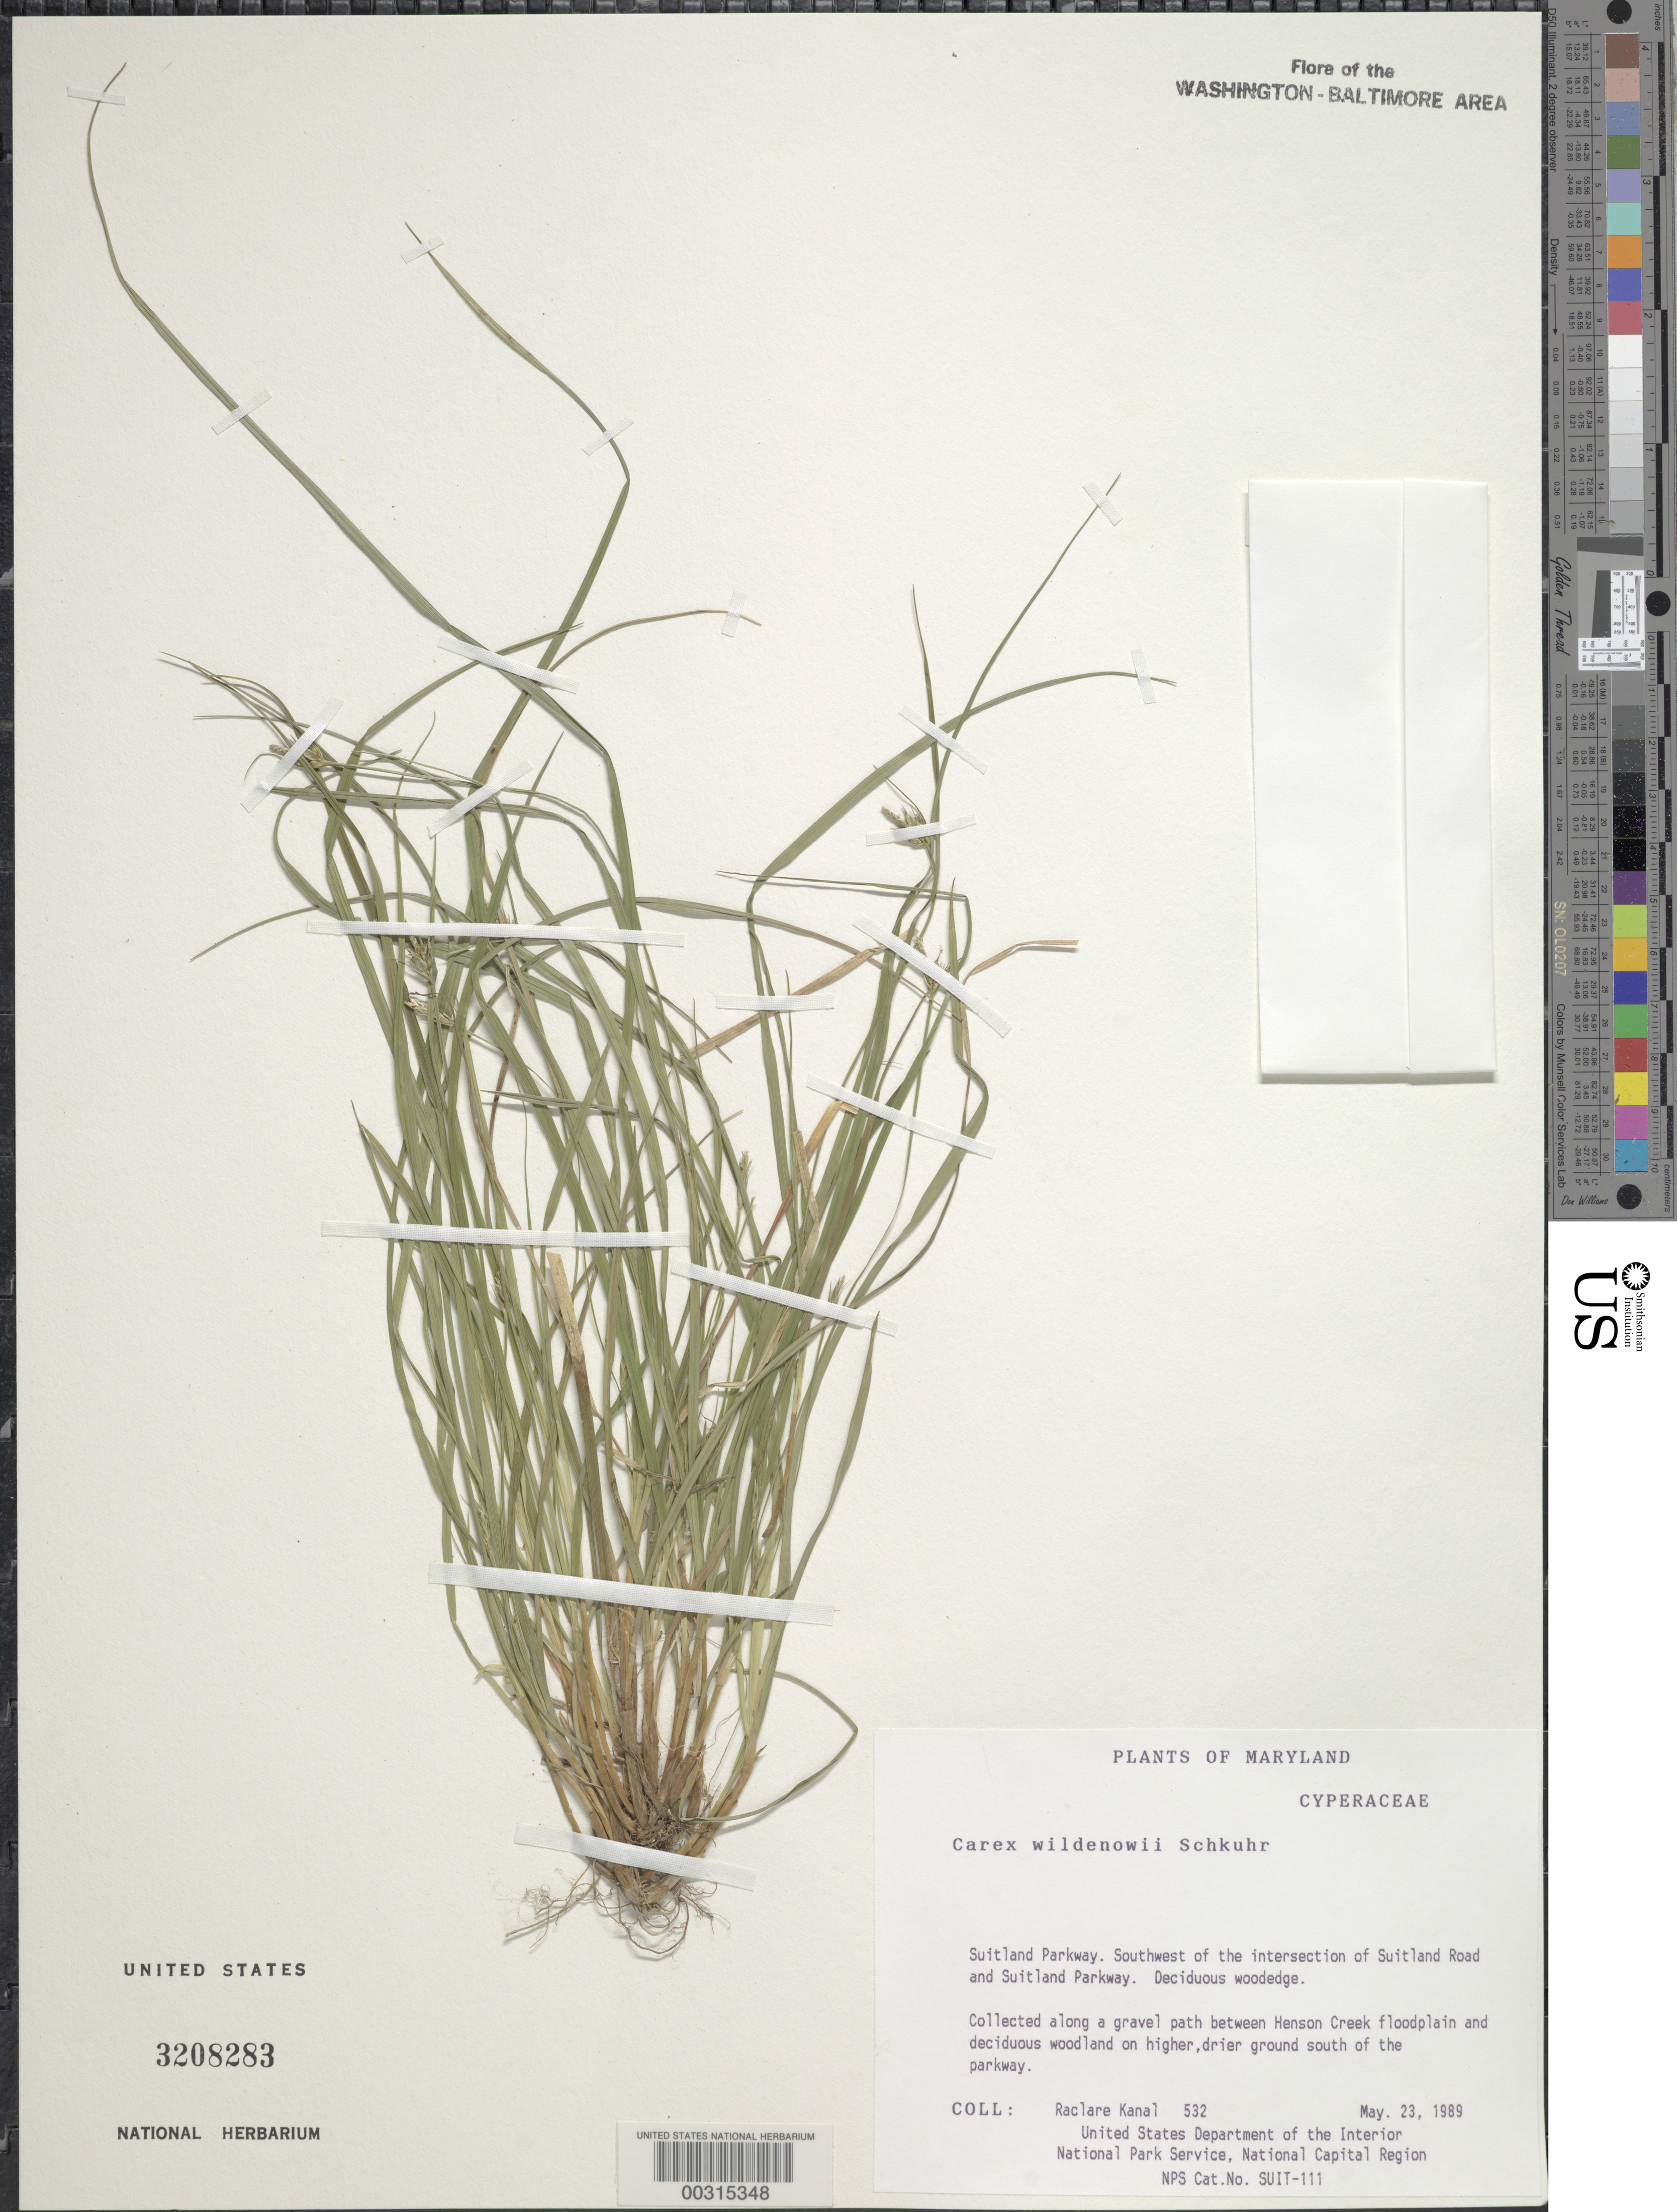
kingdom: Plantae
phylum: Tracheophyta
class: Liliopsida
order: Poales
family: Cyperaceae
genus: Carex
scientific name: Carex willdenowii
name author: Willd.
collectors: R. Kanal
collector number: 532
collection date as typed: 23 May 1989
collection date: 1989-05-23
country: United States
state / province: Maryland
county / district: Prince George's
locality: Suitland Parkway, SW of intersection of Suitland Road and Parkway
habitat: Deciduous woodedge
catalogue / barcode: US 3208283